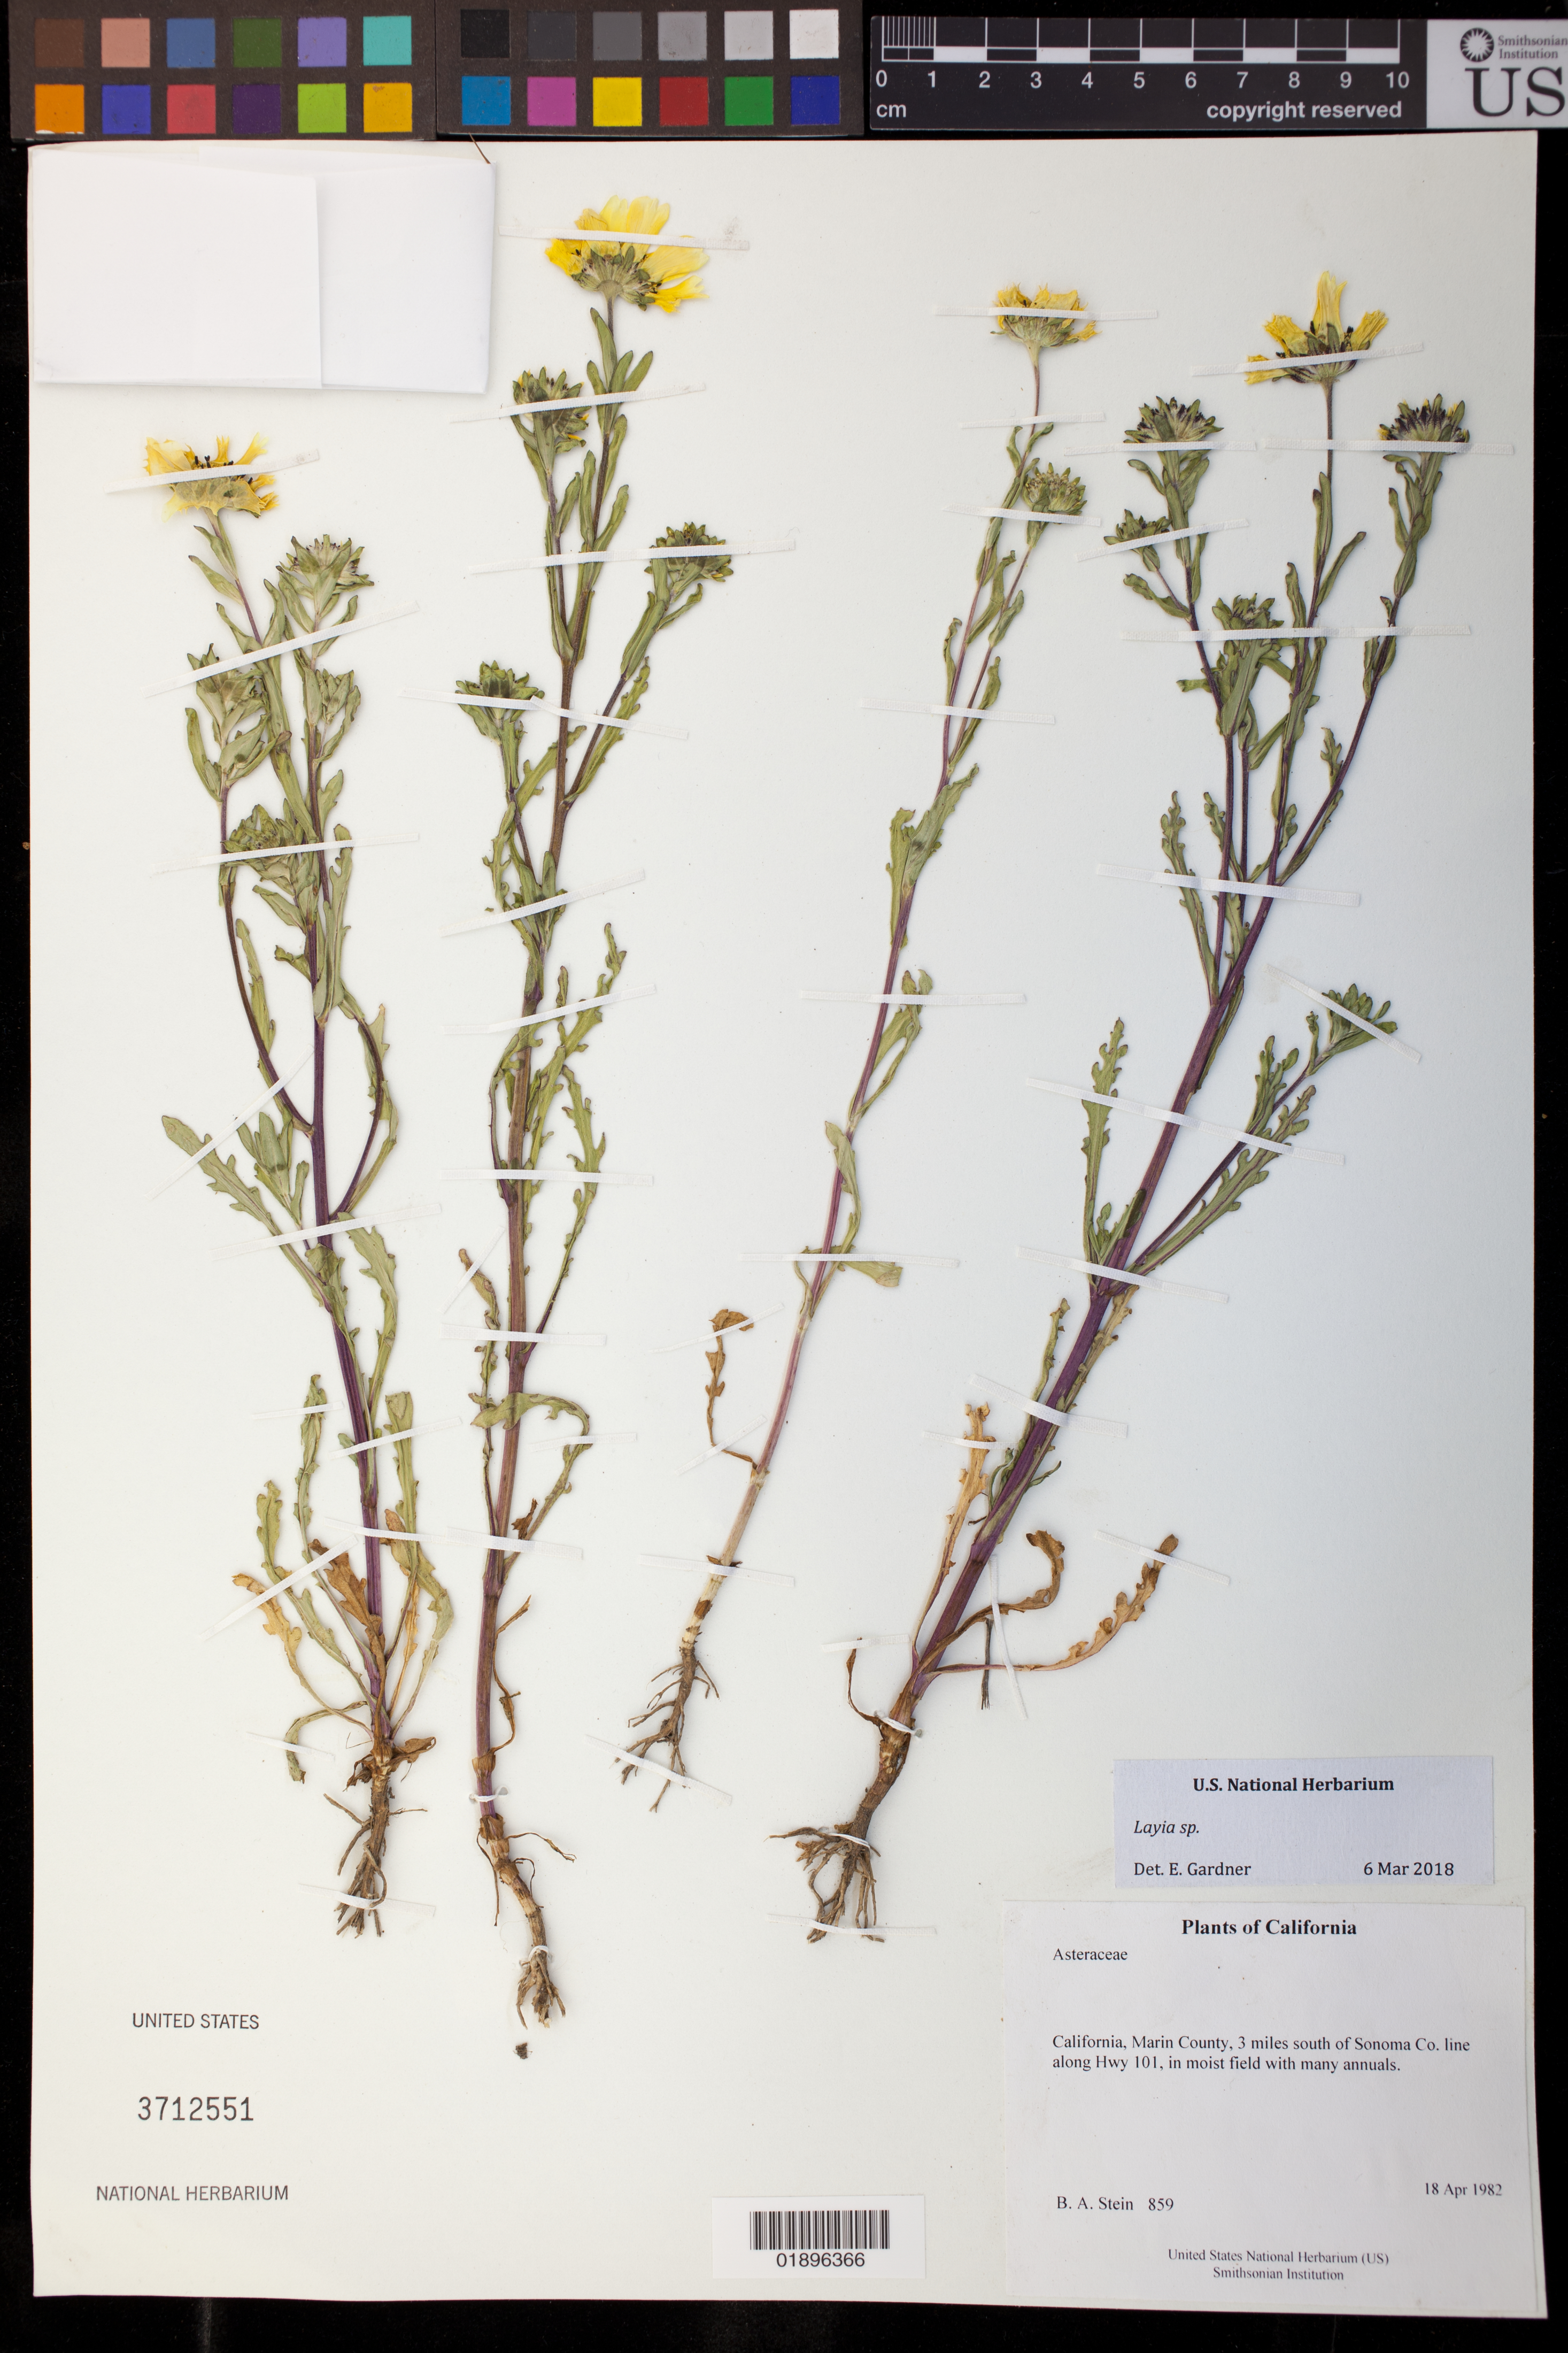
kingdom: Plantae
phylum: Tracheophyta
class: Magnoliopsida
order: Asterales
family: Asteraceae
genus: Layia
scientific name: Layia sp.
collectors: B. A. Stein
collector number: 859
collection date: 1982-04-18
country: United States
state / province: California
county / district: Marin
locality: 3 miles south of Sonoma Co. line along Hwy 101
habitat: In moist field with many annuals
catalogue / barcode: US 3712551